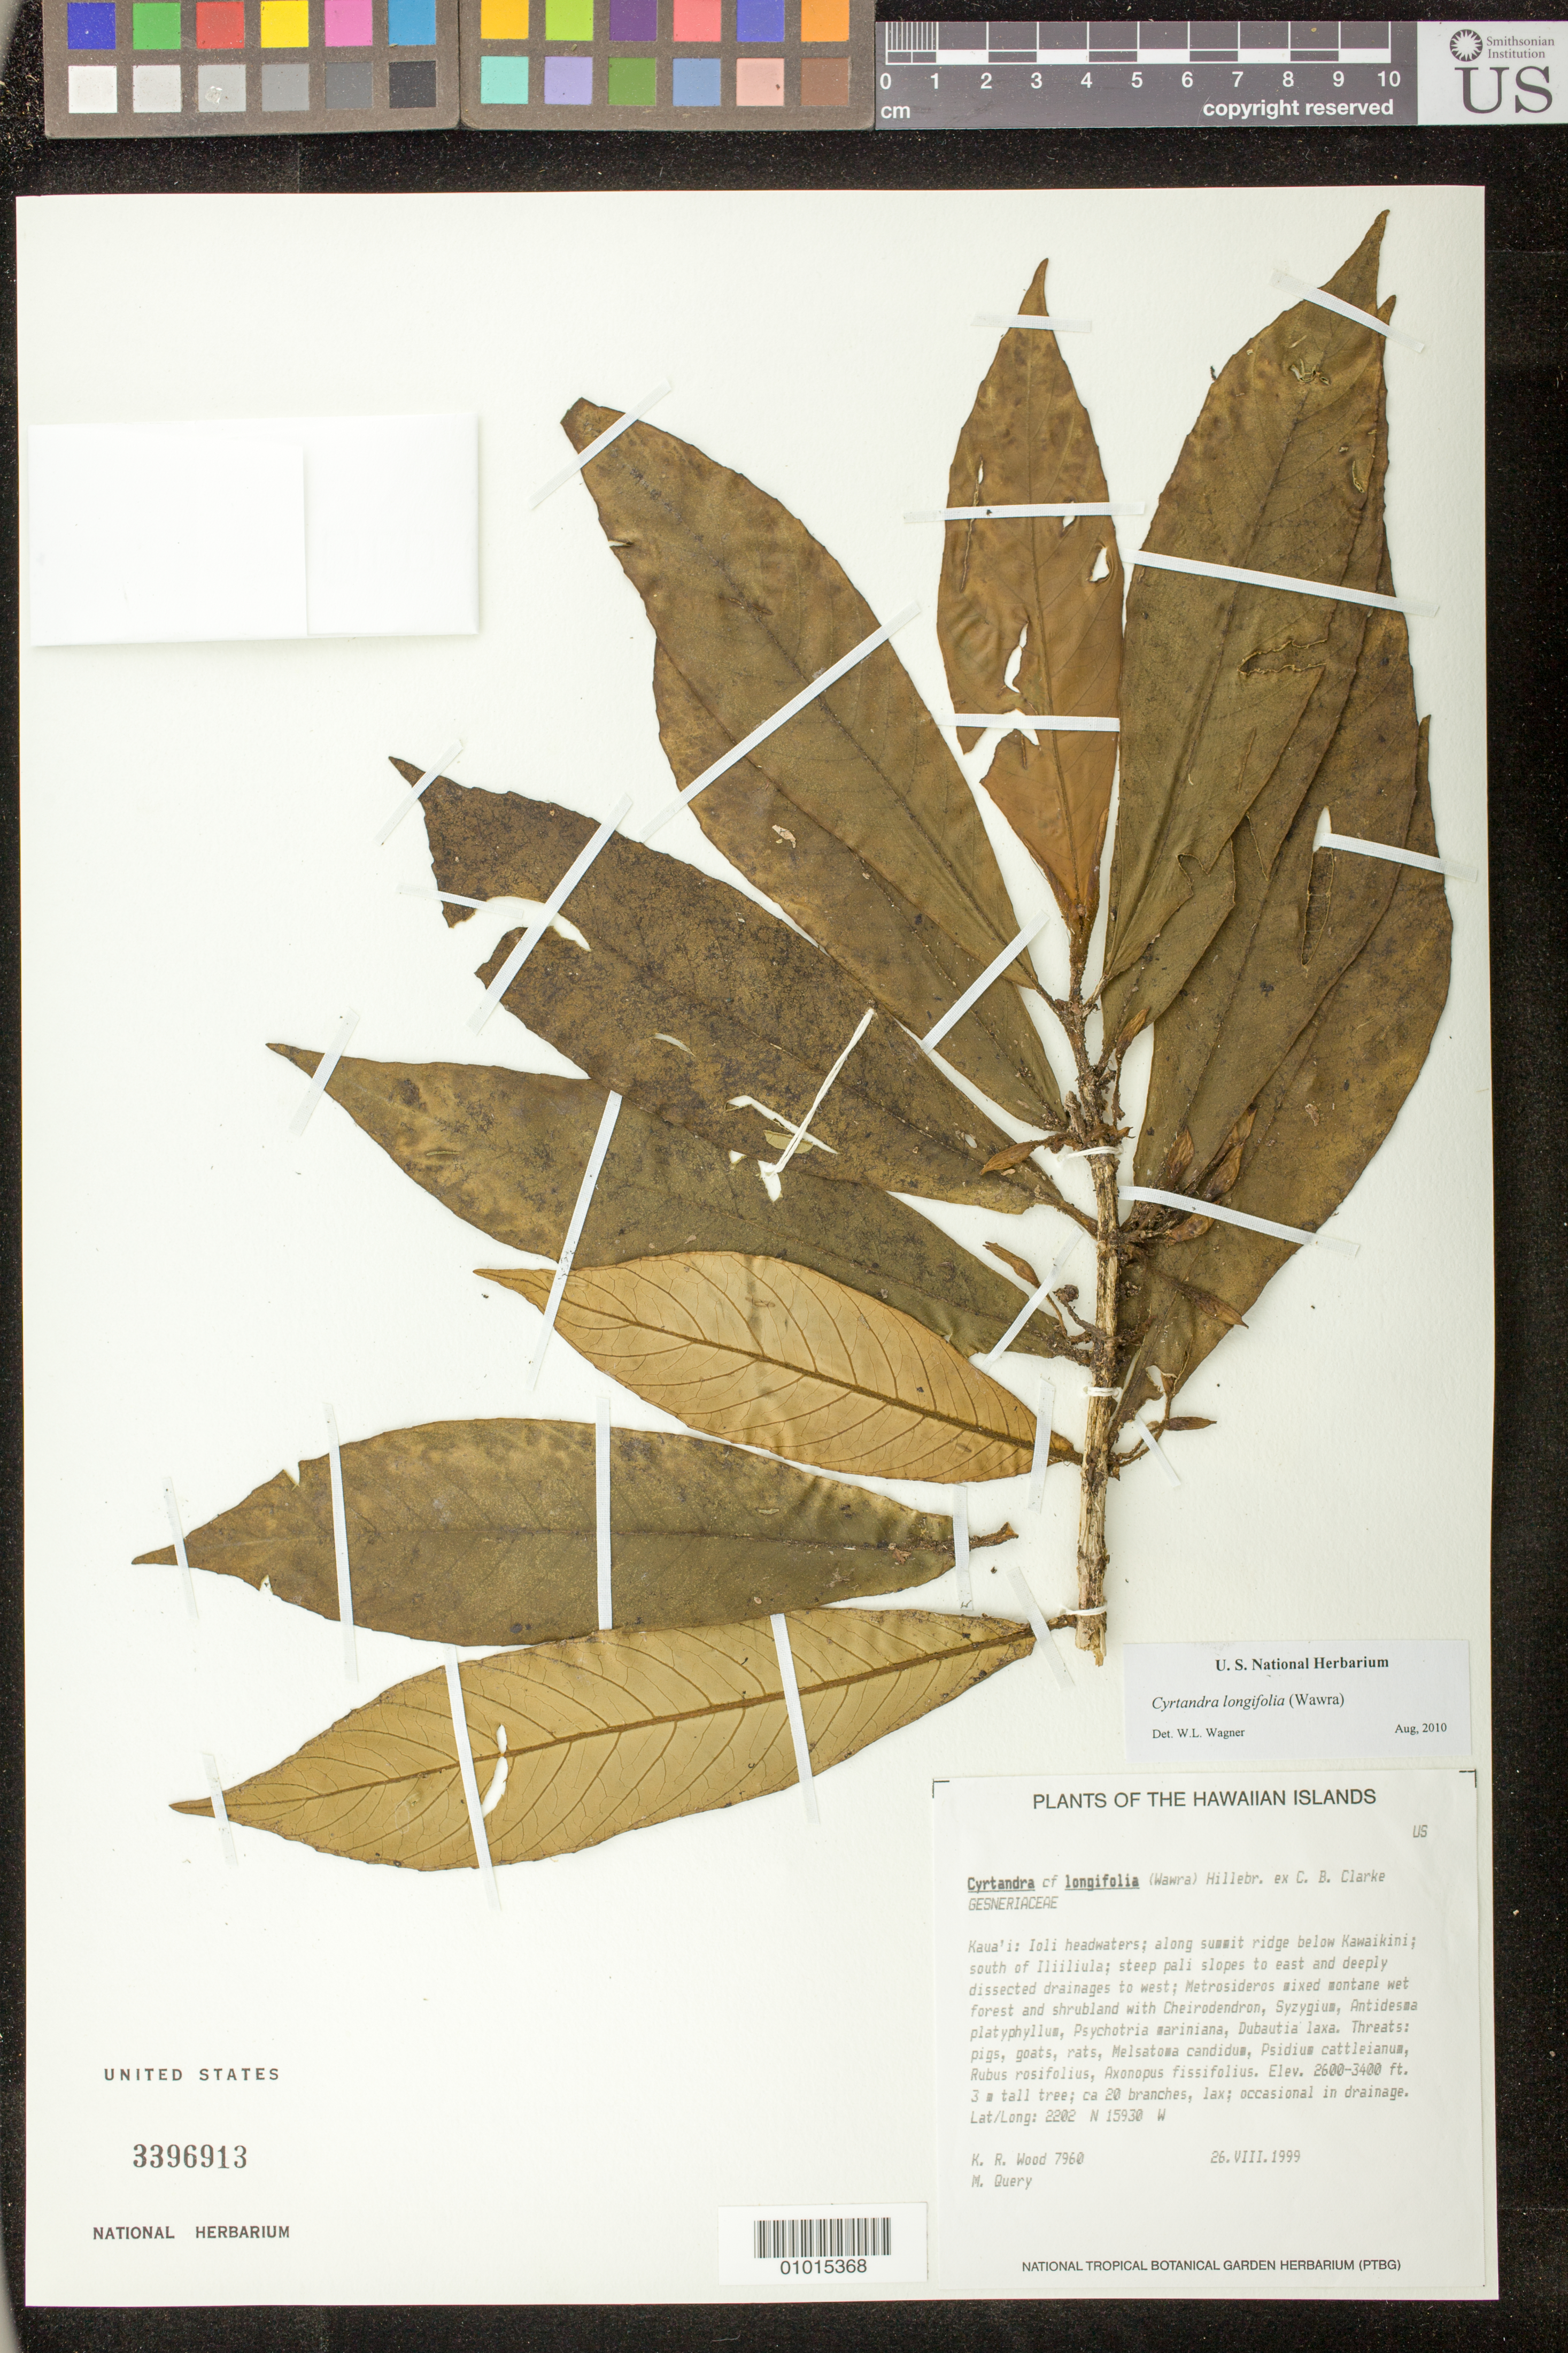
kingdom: Plantae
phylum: Tracheophyta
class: Magnoliopsida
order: Lamiales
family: Gesneriaceae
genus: Cyrtandra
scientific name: Cyrtandra longifolia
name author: (Wawra) Hillebr. ex C.B. Clarke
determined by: Wagner, W. L., (BOT), Smithsonian Institution - National Museum of Natural History (UNITED STATES)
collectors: K. R. Wood & M. Query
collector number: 7960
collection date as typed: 26 Aug 1999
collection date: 1999-08-26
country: United States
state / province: Hawaii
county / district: Kauai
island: Kaua'i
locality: Ioli headwaters, along summit ridge below Kawaikini, south of Iliiliula, steep pali slopes to east and deeply disected drainages to west.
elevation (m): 792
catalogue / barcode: US 3396913